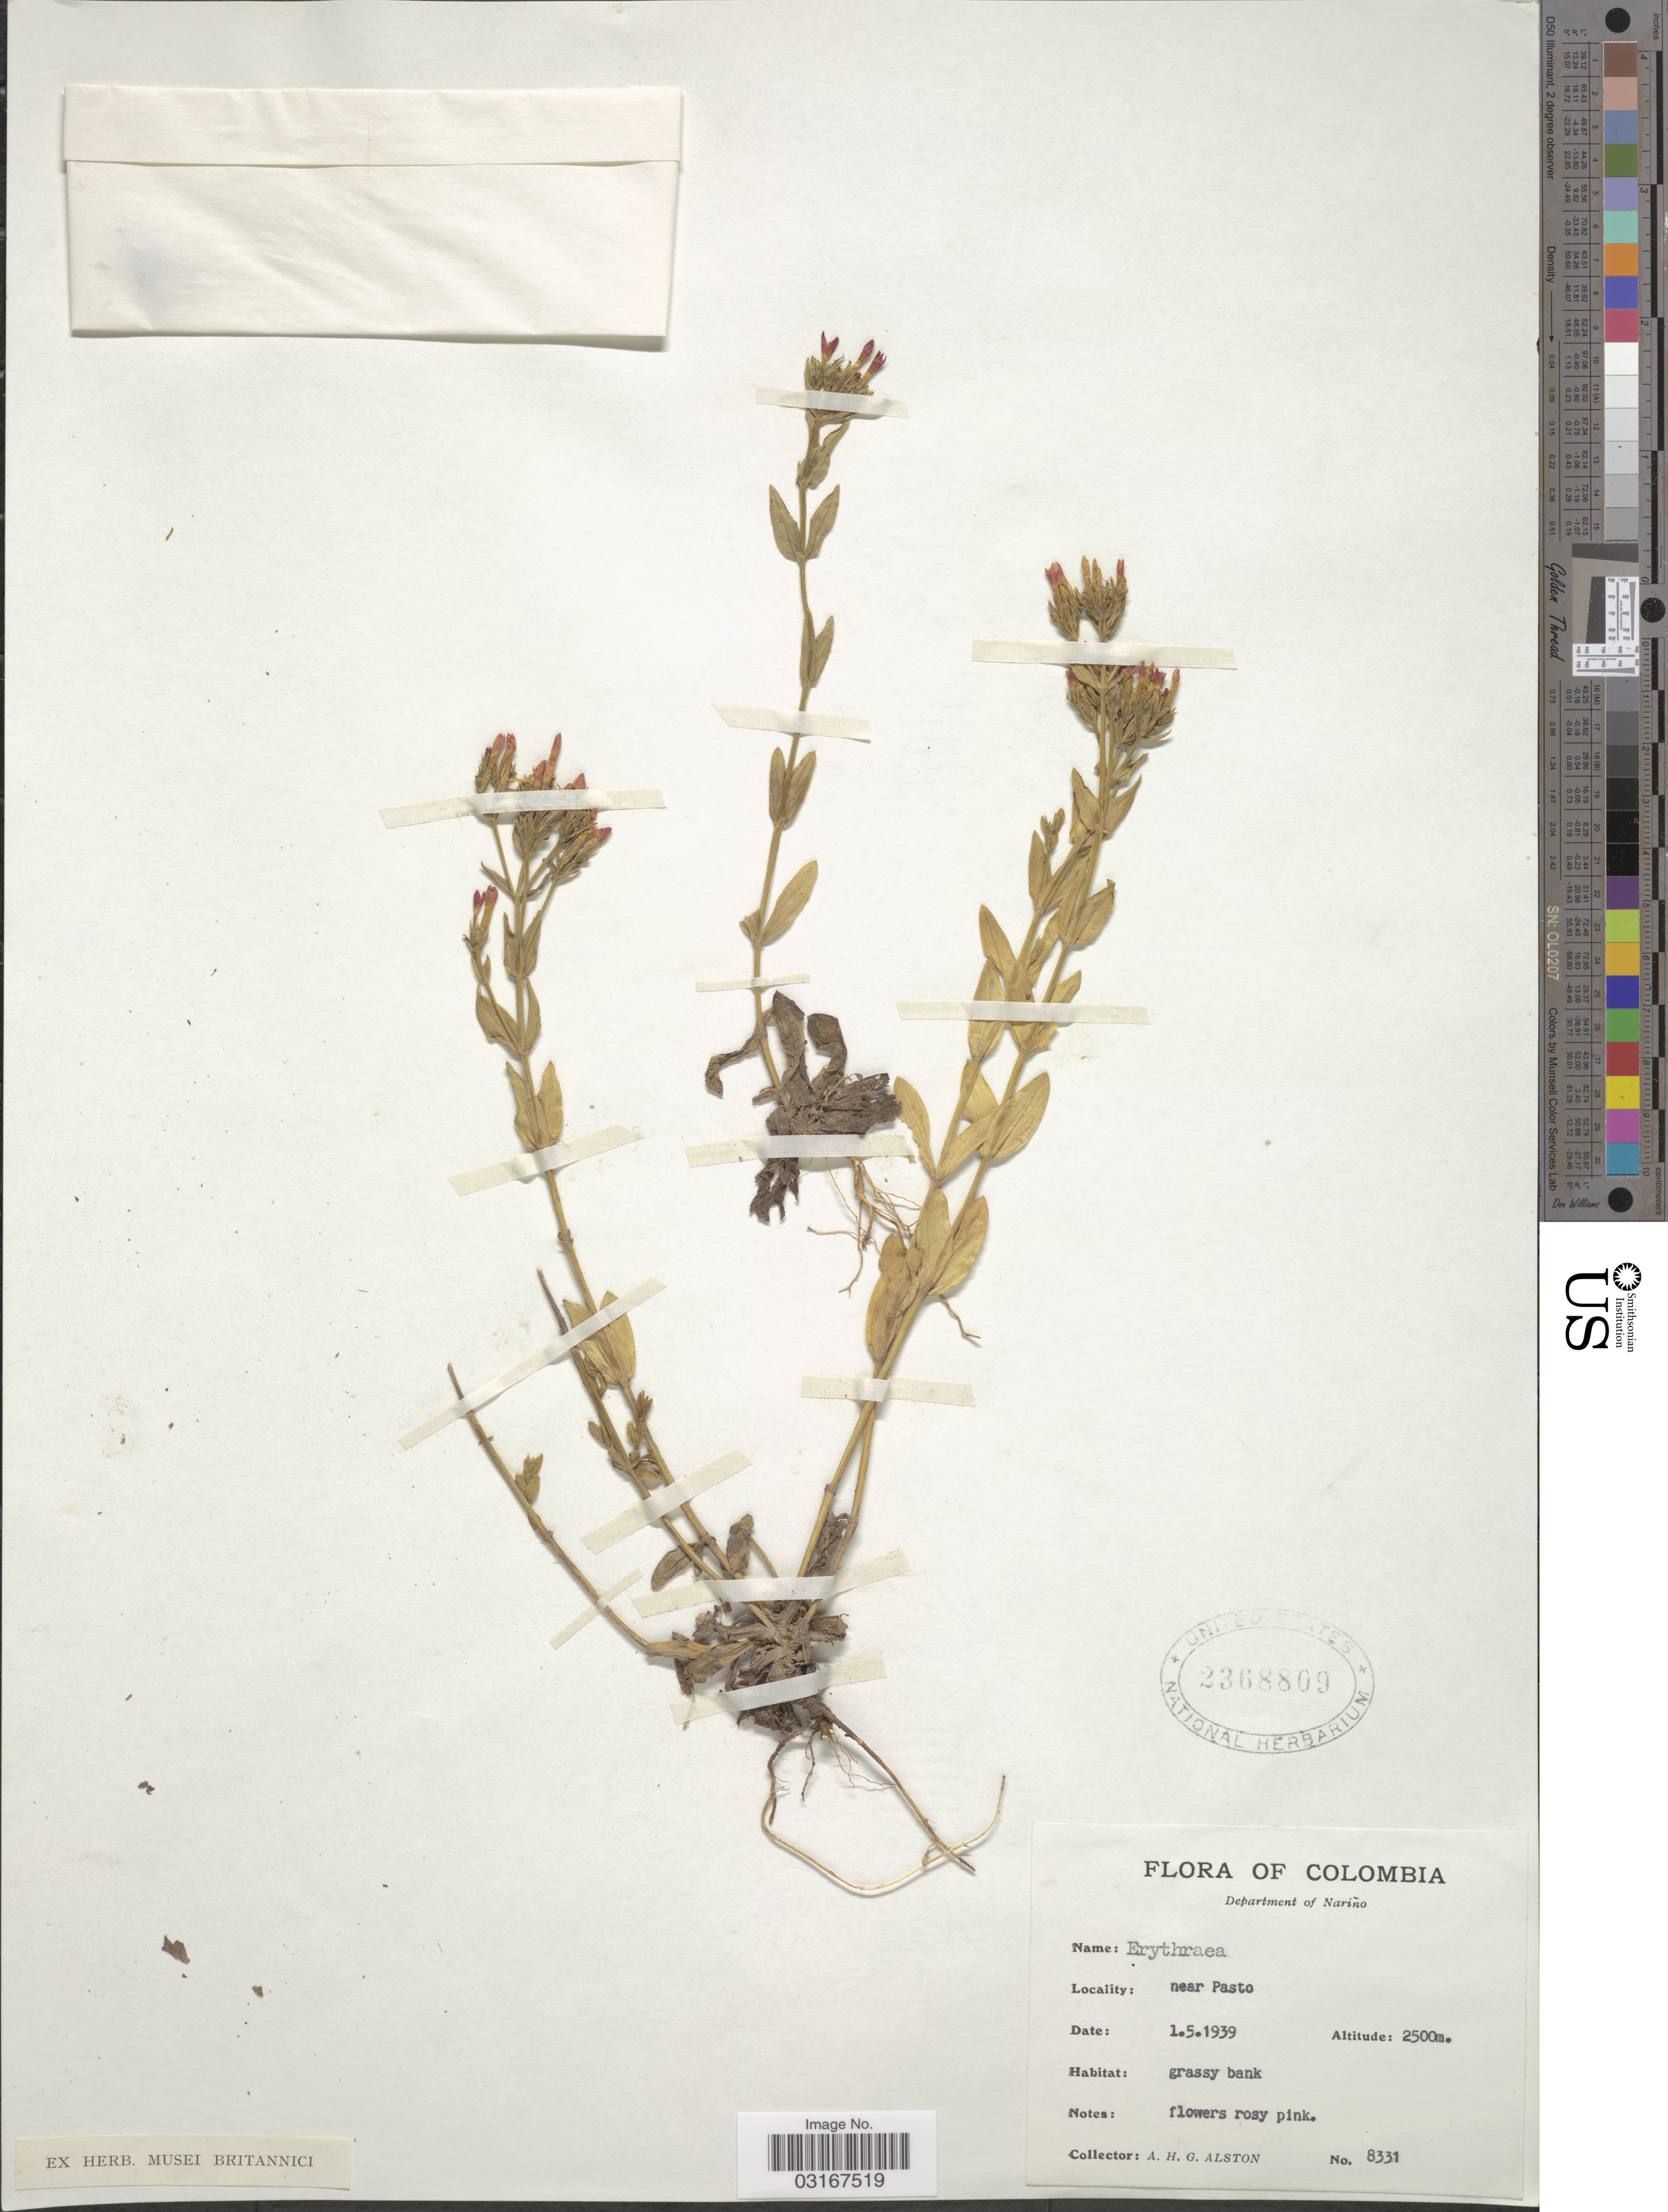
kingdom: Plantae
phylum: Tracheophyta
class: Magnoliopsida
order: Gentianales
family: Gentianaceae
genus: Centaurium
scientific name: Centaurium sp.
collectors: A. H. Alston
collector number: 8331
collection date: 1939-05-01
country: Colombia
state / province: Nariño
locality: Department of Nariño. Near Pasto.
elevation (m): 2500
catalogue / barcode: US 2368809